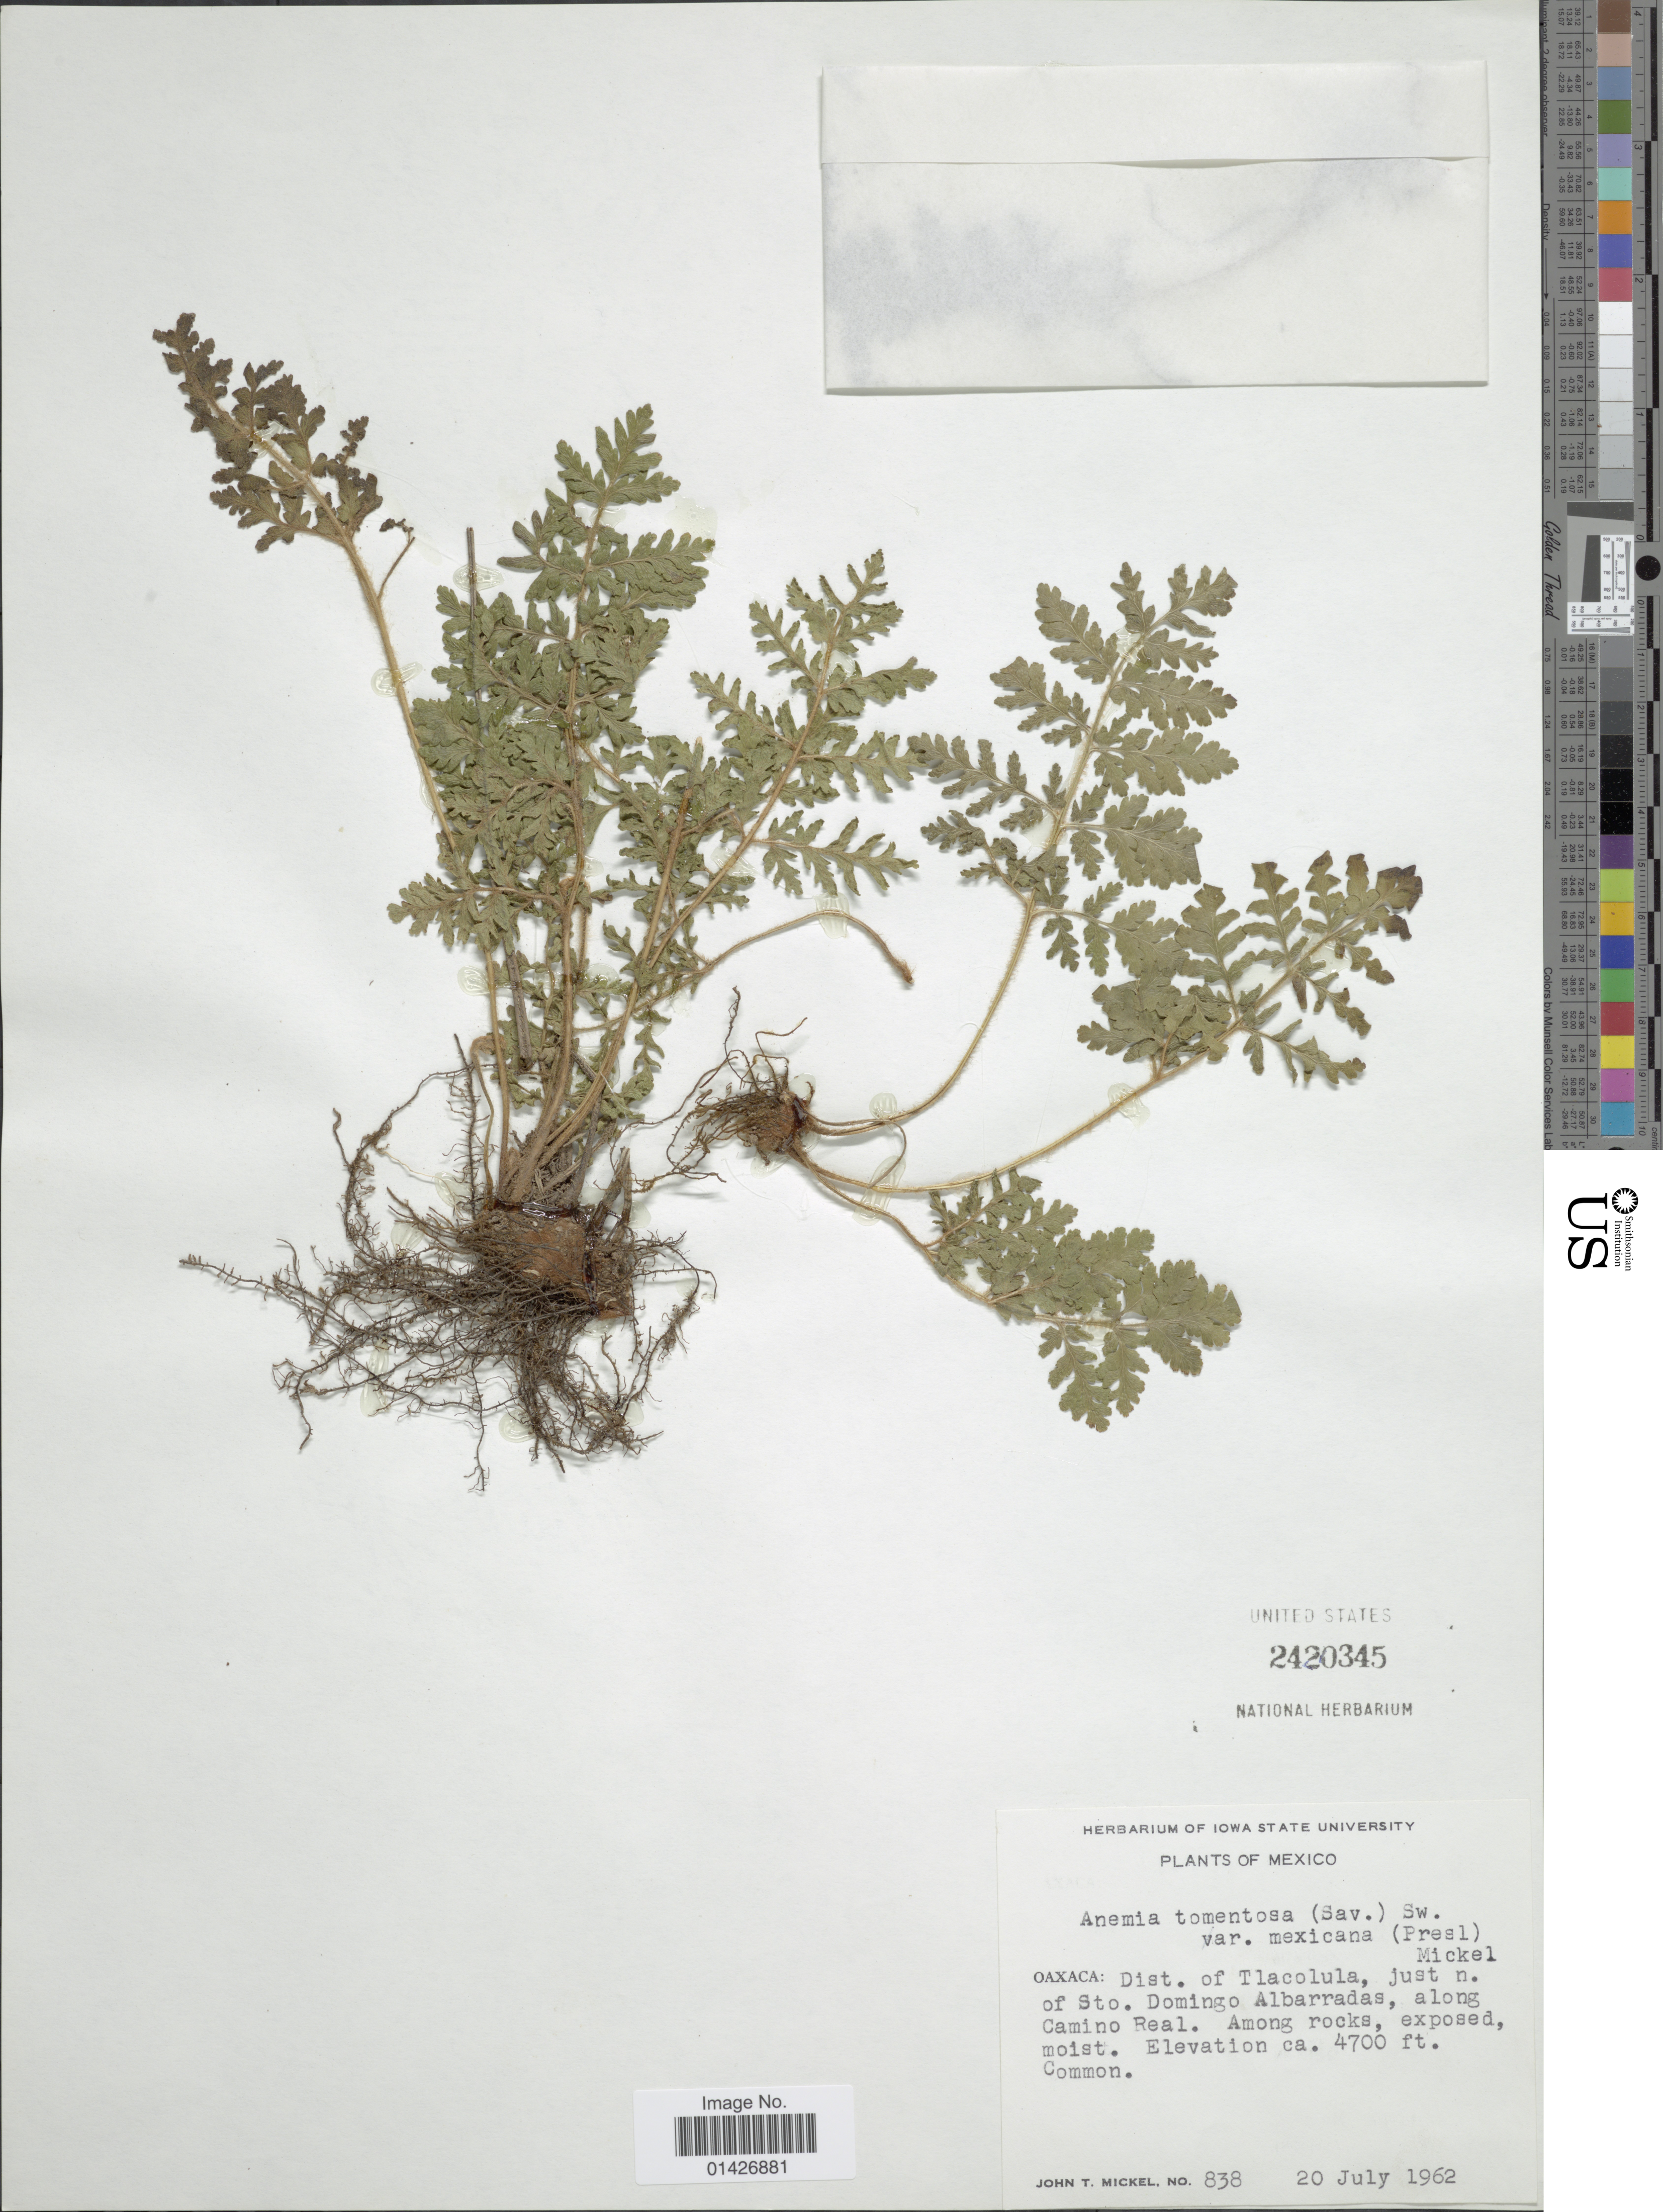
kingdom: Plantae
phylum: Tracheophyta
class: Polypodiopsida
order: Schizaeales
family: Anemiaceae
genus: Anemia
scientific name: Anemia tomentosa var. mexicana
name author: (C. Presl) Mickel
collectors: J. T. Mickel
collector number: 838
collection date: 1962-07-20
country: Mexico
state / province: Oaxaca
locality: Dist. of Tlacolula, just n. of StoDomingo Albarradas, along Camino Real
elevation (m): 1433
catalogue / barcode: US 2420345